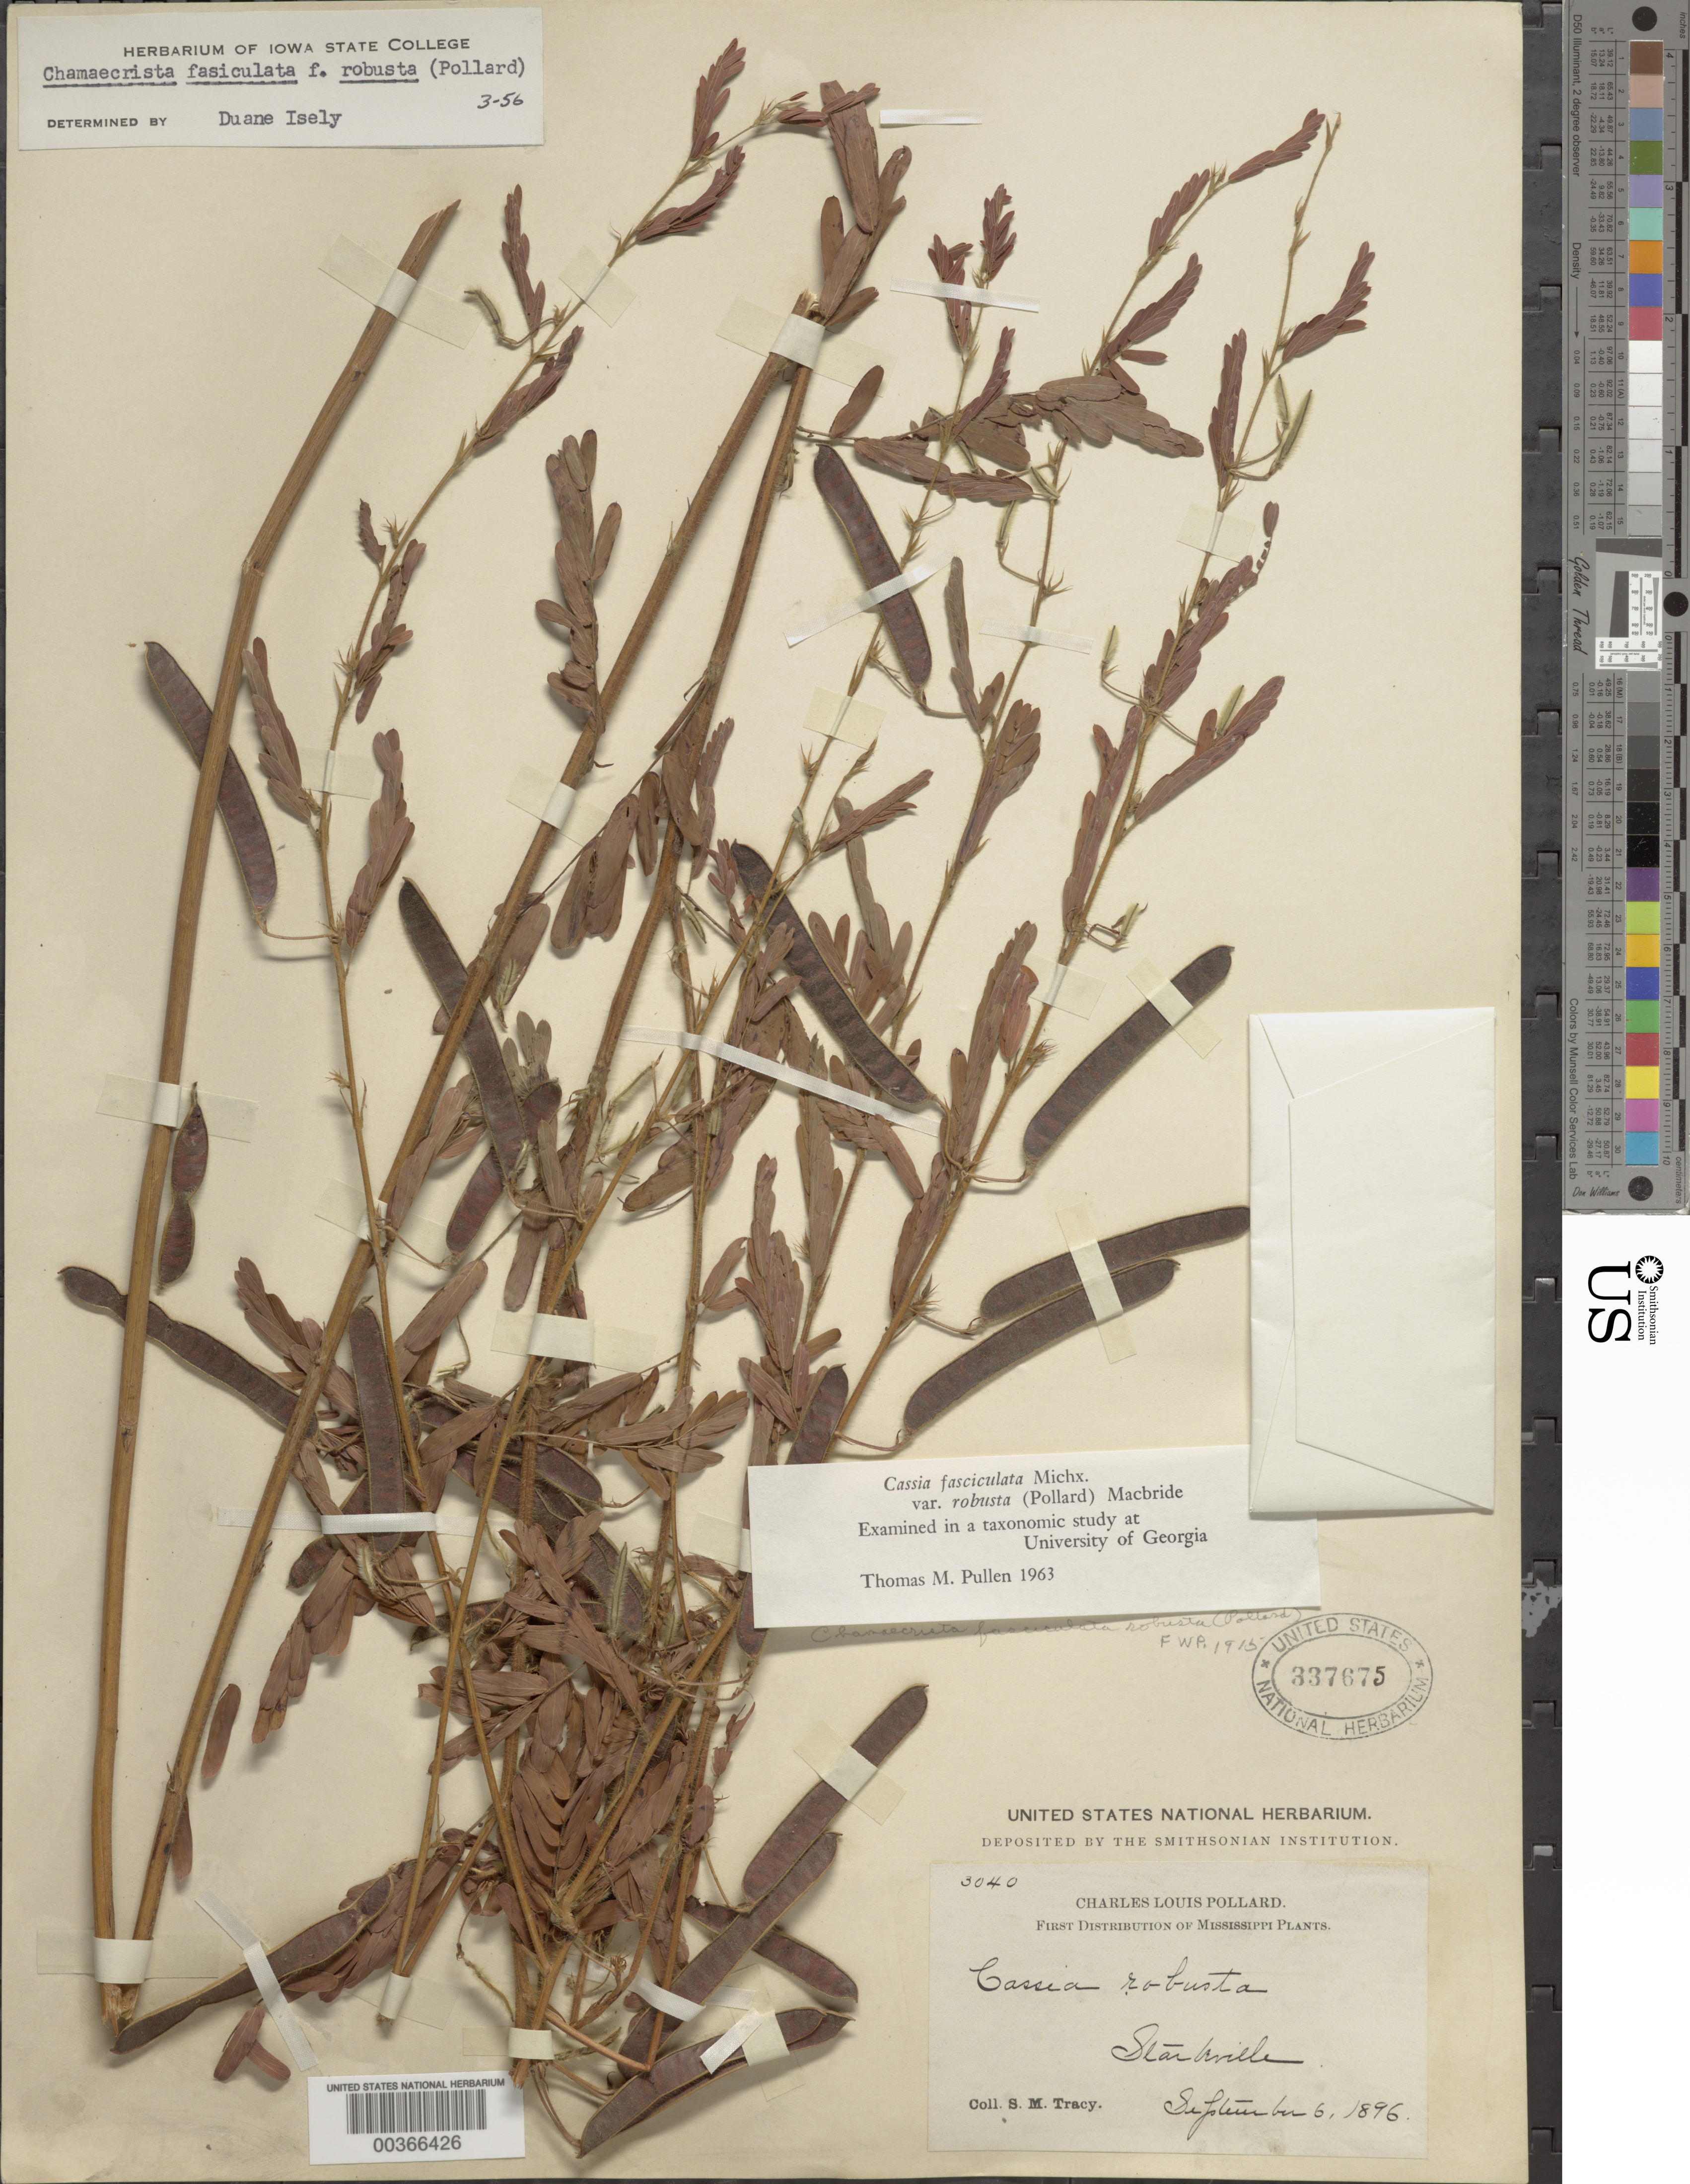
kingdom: Plantae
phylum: Tracheophyta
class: Magnoliopsida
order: Fabales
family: Fabaceae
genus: Chamaecrista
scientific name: Chamaecrista fasciculata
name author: (Michx.) Greene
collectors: S. M. Tracy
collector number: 3040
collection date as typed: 06 Sep 1896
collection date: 1896-09-06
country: United States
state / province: Mississippi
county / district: Oktibbeha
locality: Starkville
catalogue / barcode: US 337675